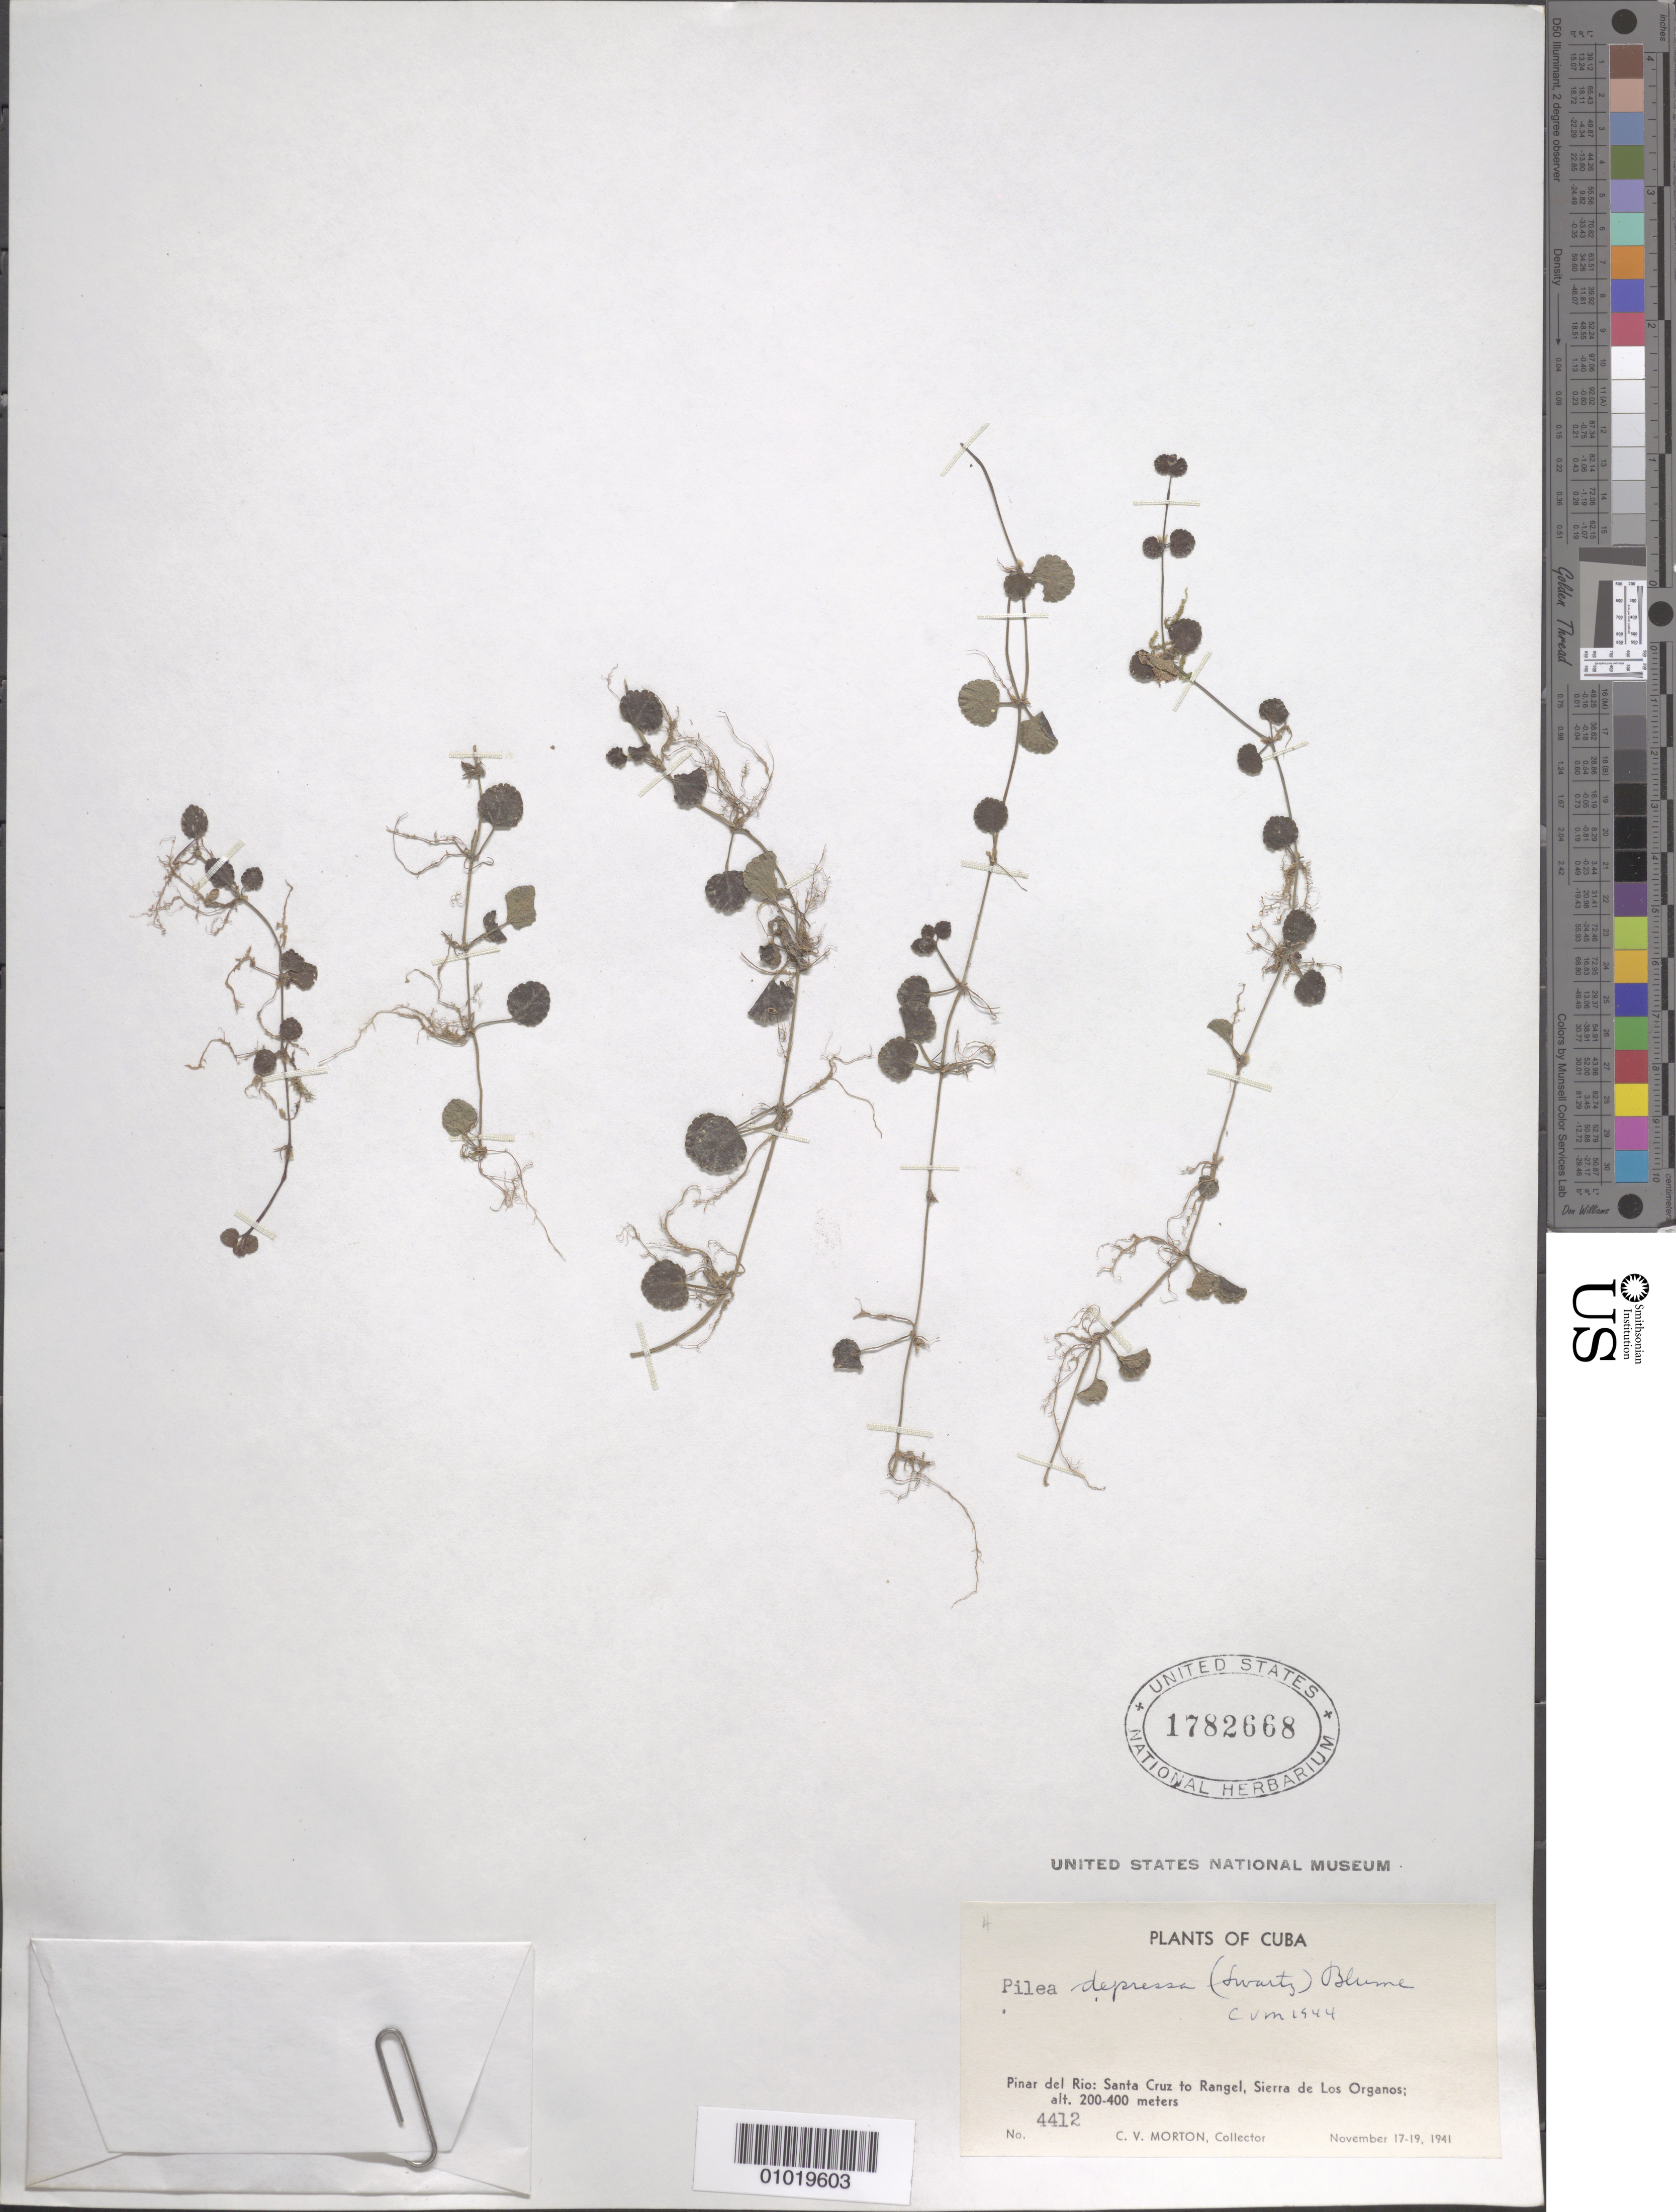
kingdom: Plantae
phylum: Tracheophyta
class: Magnoliopsida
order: Rosales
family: Urticaceae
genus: Pilea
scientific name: Pilea depressa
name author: (Sw.) Blume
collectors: C. V. Morton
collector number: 4412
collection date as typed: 17 Nov 1941 to 19 Nov 1941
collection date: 1941-11-17/1941-11-19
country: Cuba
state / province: Pinar del Rio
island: Cuba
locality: Pinar del Rio: Santa Cruz to Rangel, Sierra de Los Organos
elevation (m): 200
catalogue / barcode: US 1782668